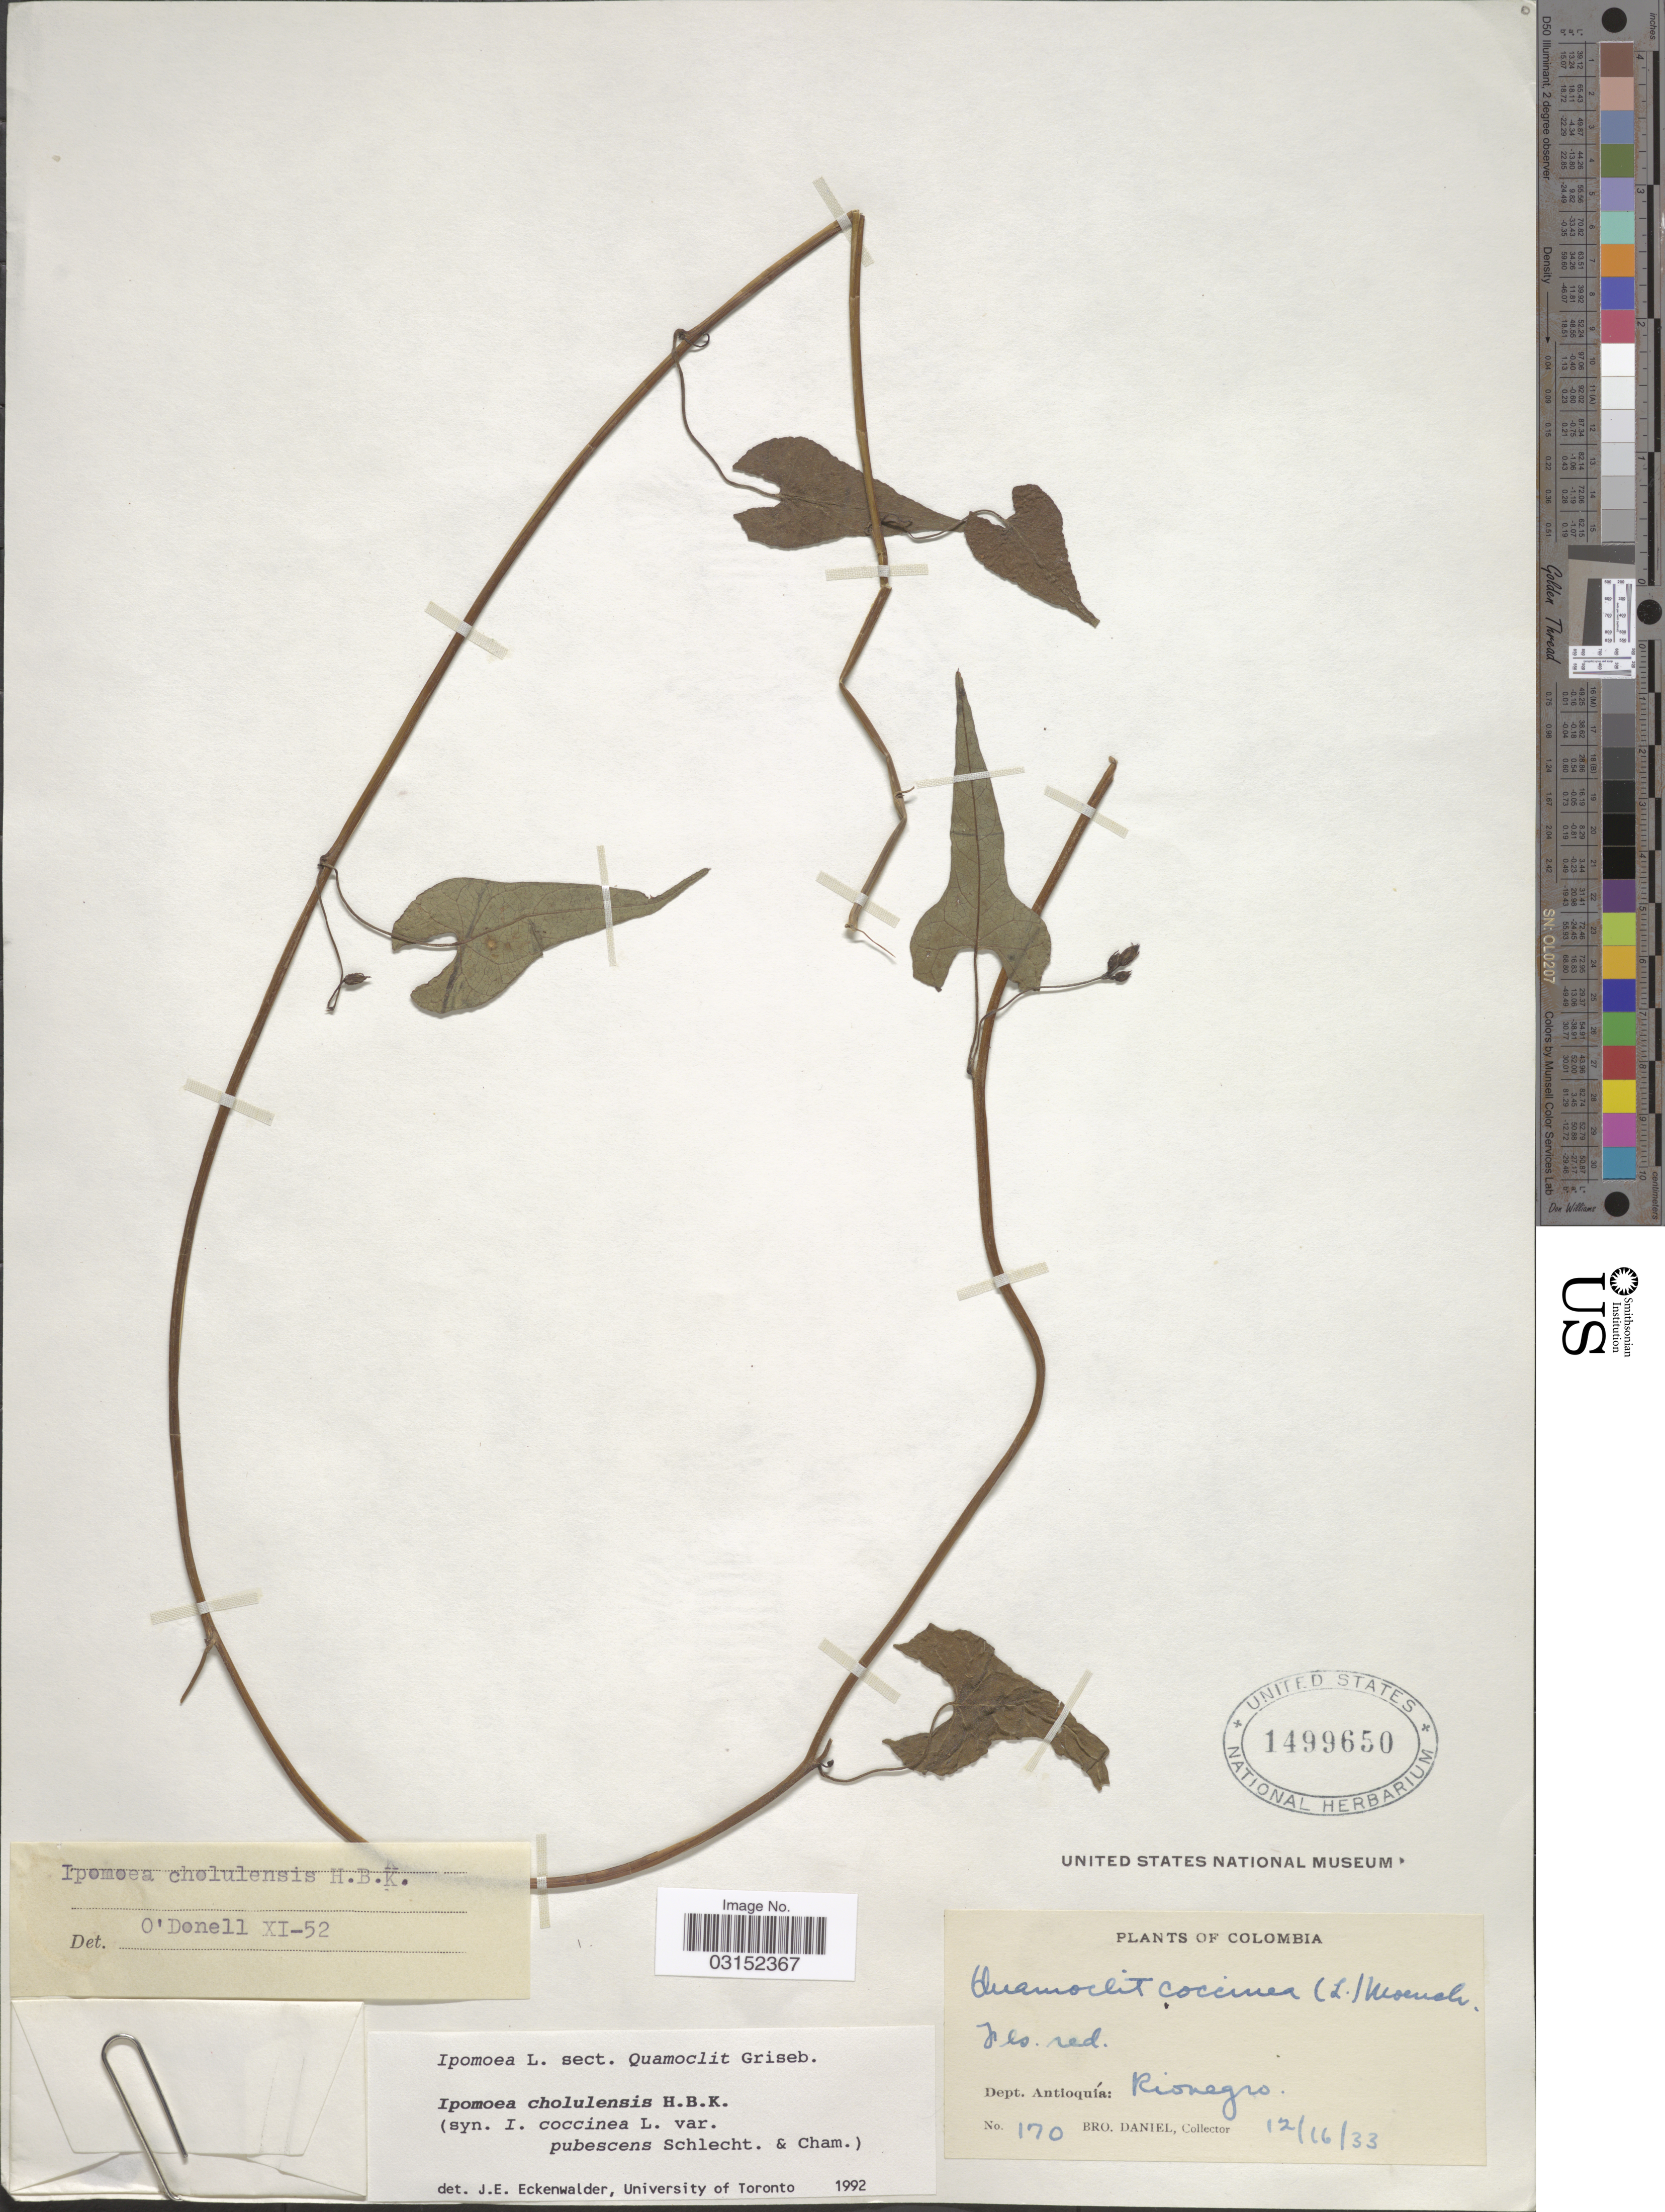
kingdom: Plantae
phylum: Tracheophyta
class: Magnoliopsida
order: Solanales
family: Convolvulaceae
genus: Ipomoea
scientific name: Ipomoea cholulensis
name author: Kunth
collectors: Bro. Daniel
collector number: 170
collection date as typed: Transcribed d/m/y: 16/12/33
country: Colombia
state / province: Antioquia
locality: Dept. Antioquía: Rionegro.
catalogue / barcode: US 1499650